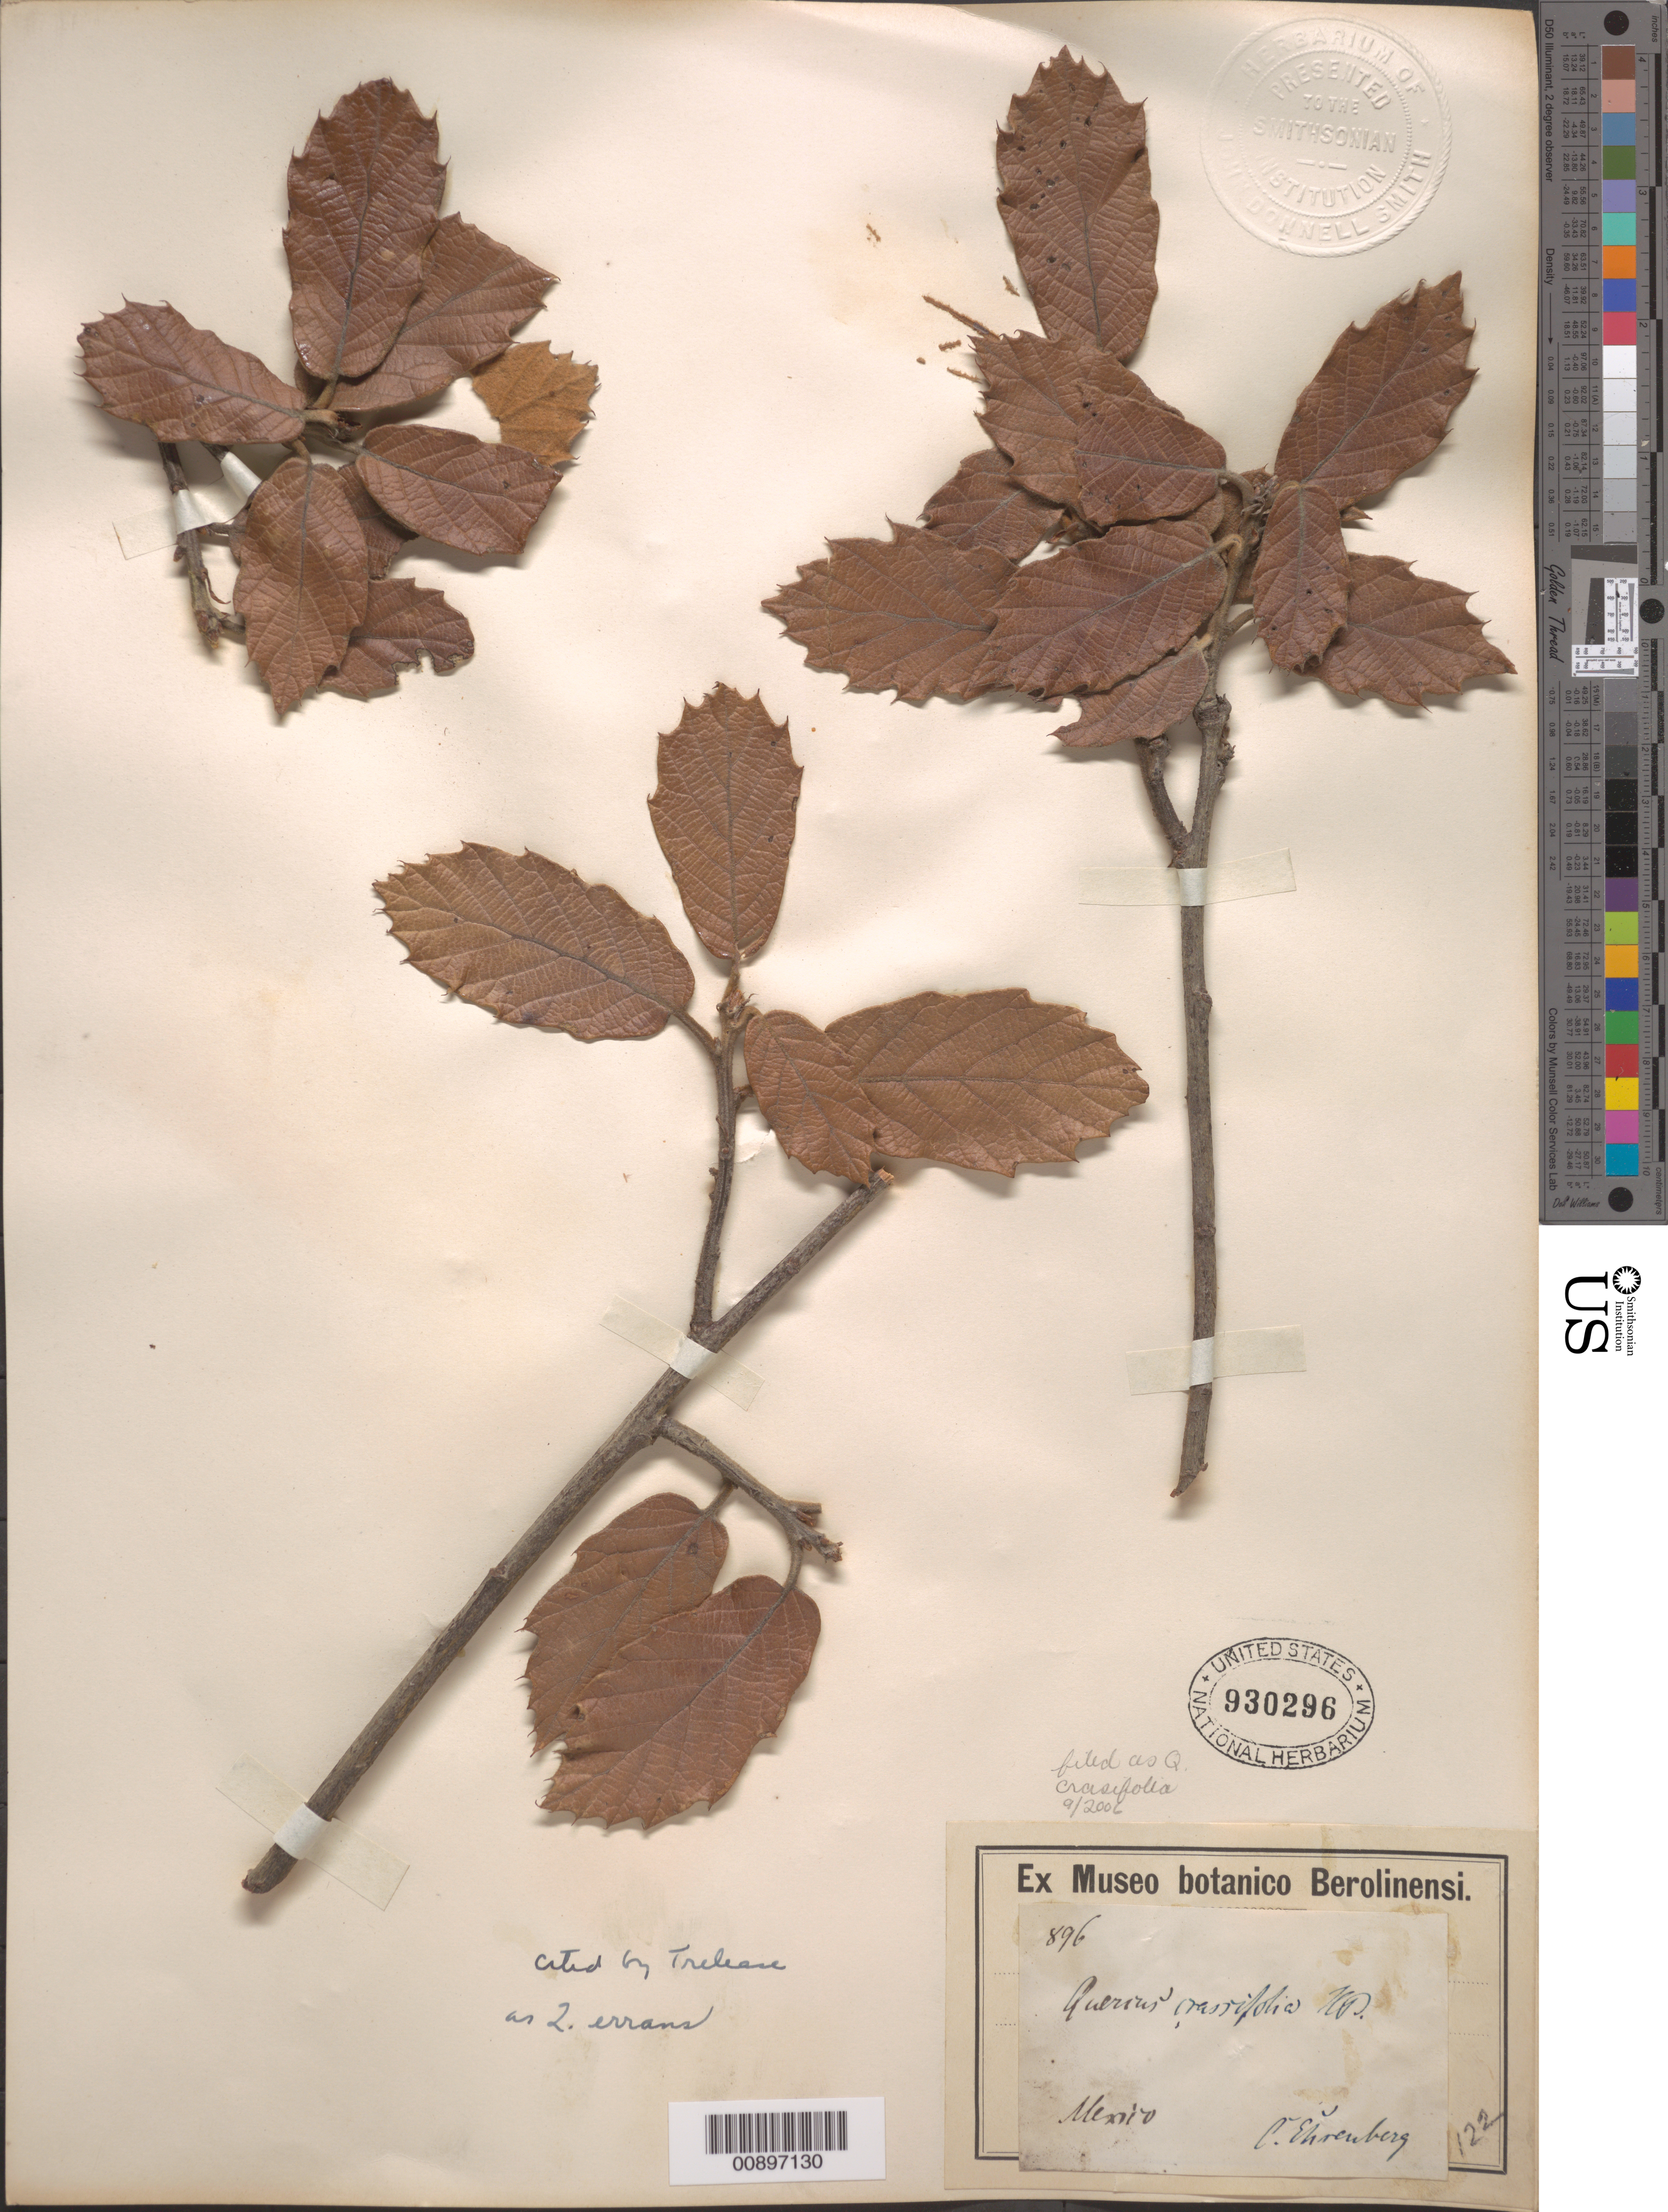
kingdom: Plantae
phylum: Tracheophyta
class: Magnoliopsida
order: Fagales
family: Fagaceae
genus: Quercus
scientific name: Quercus crassifolia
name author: Humb. & Bonpl.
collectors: C. G. Ehrenberg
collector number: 896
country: Mexico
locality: Mexico.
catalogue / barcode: US 930296